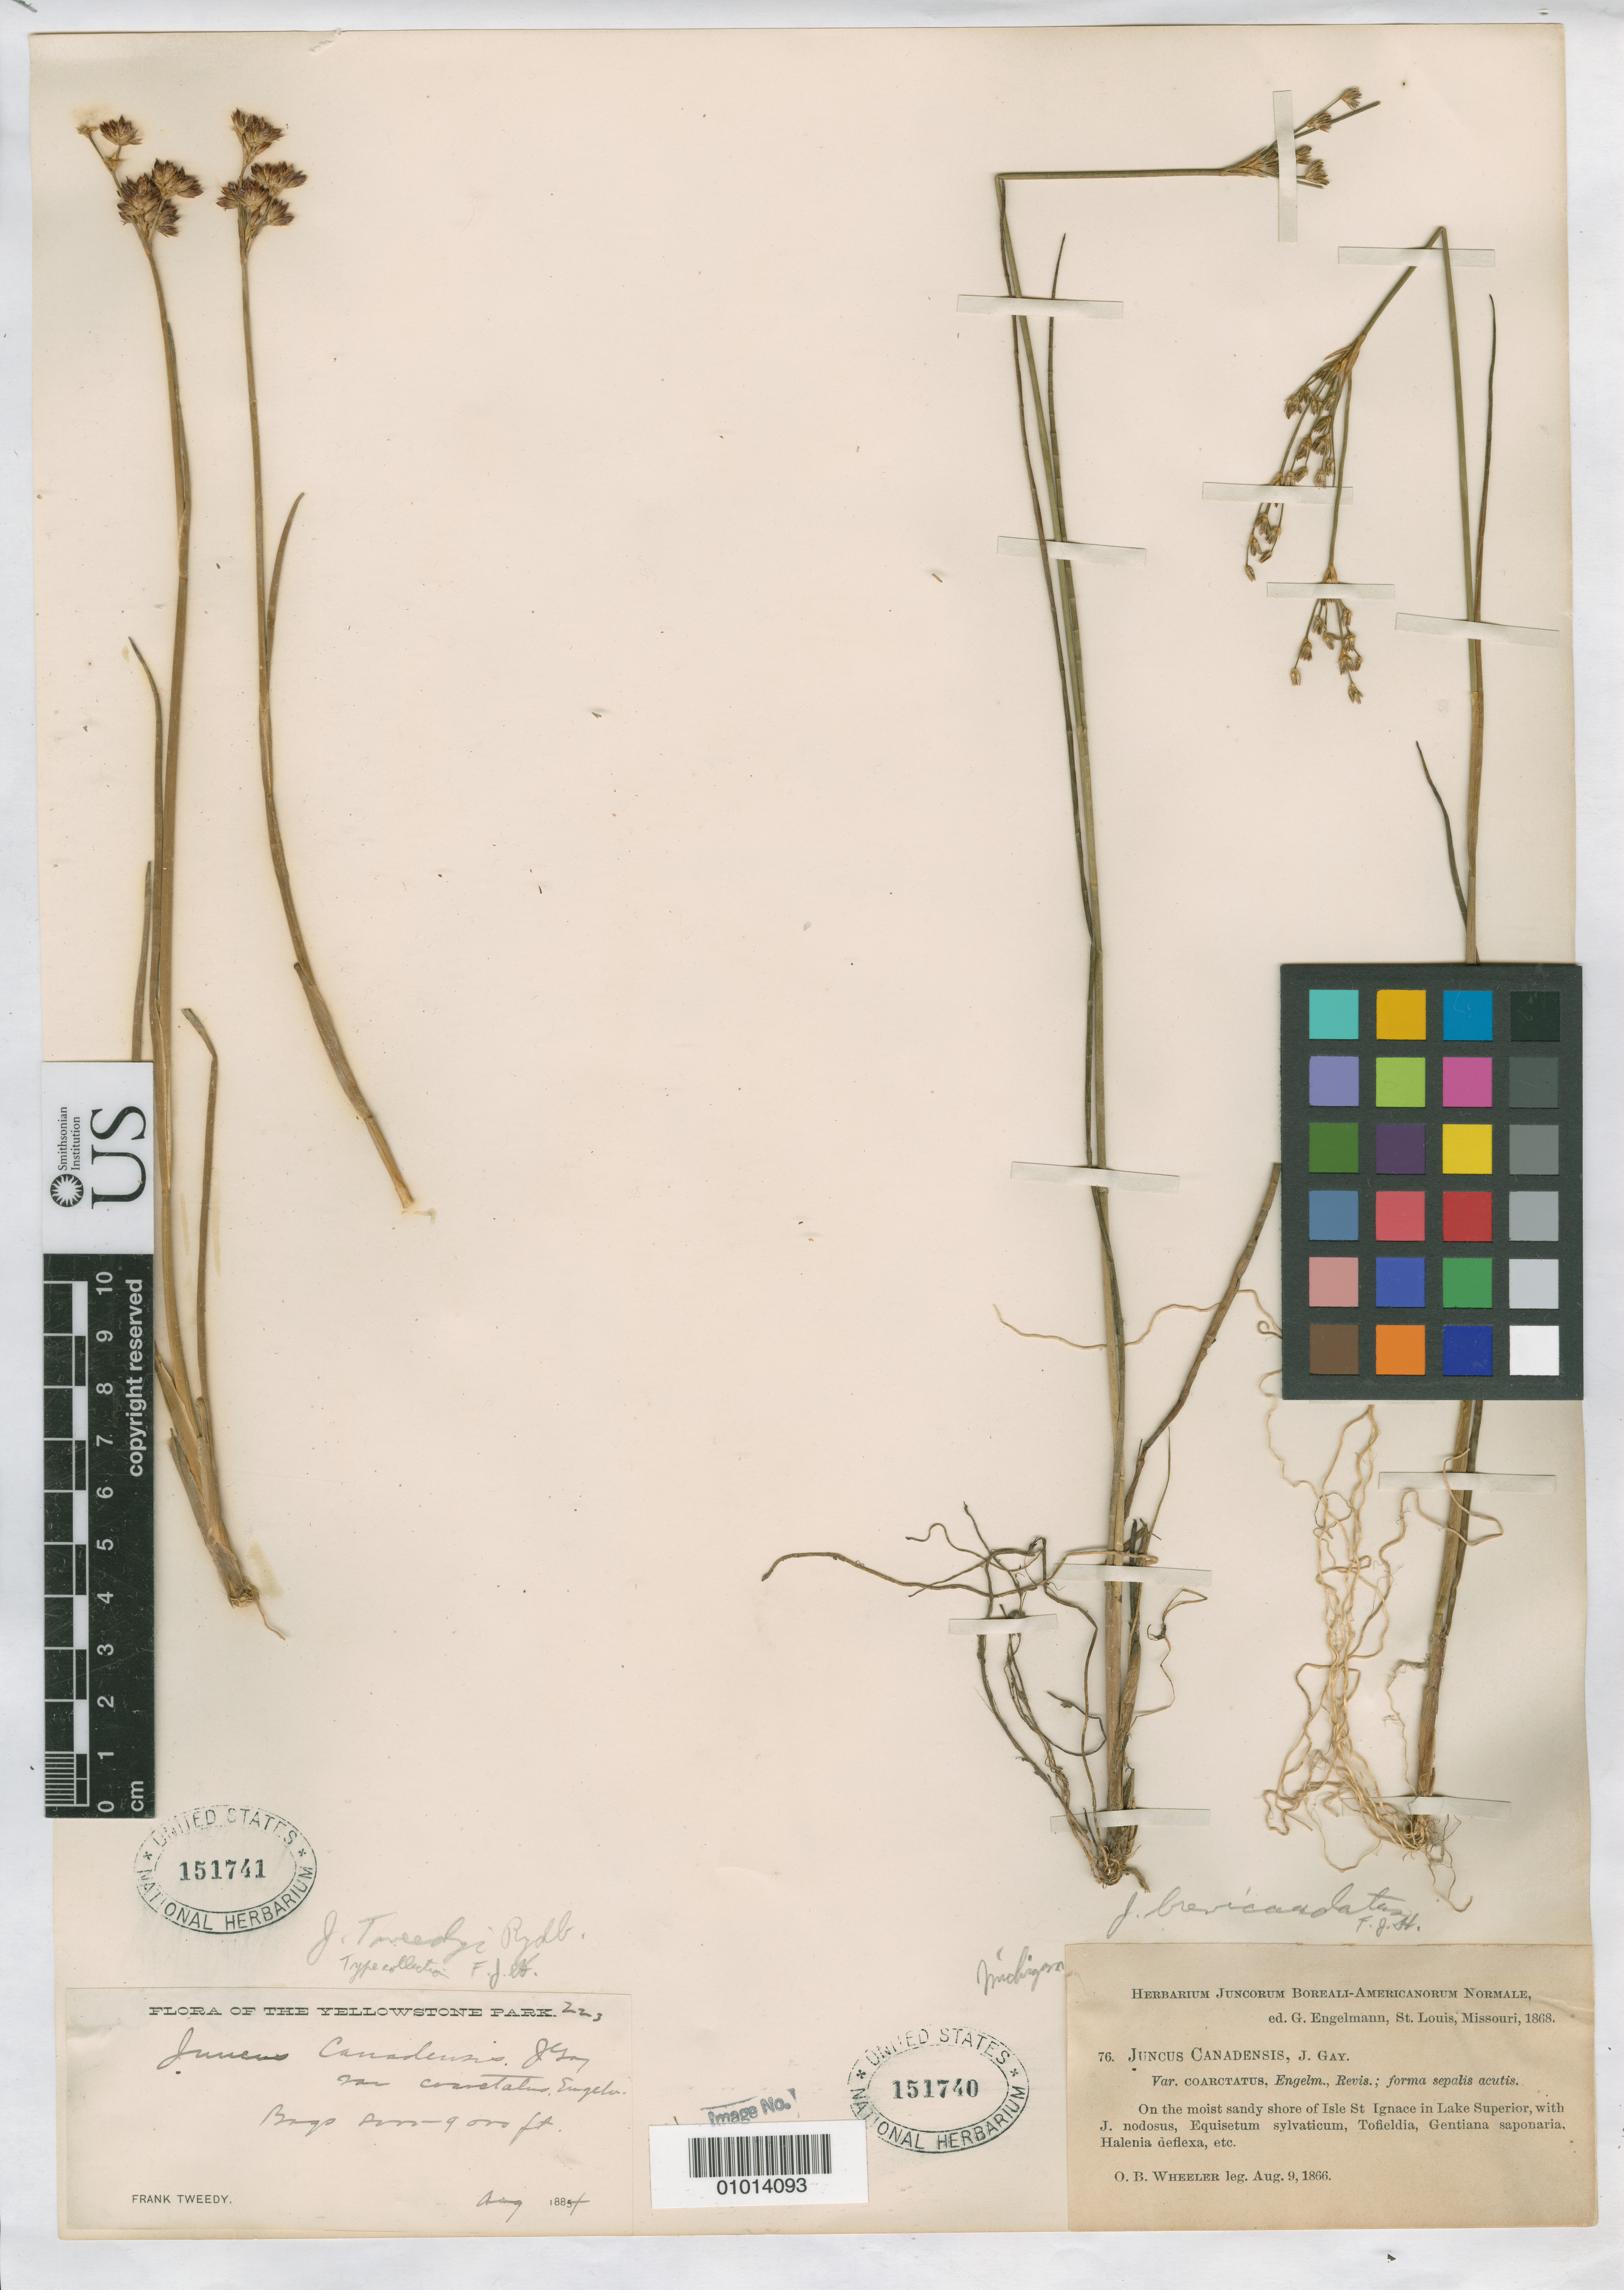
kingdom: Plantae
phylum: Tracheophyta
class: Liliopsida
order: Poales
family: Juncaceae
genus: Juncus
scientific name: Juncus tweedyi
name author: Rydb.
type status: Isotype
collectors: F. Tweedy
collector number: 223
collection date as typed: Aug 1884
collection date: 1884-08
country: United States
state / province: Wyoming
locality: Yellowstone Park.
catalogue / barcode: US 151741